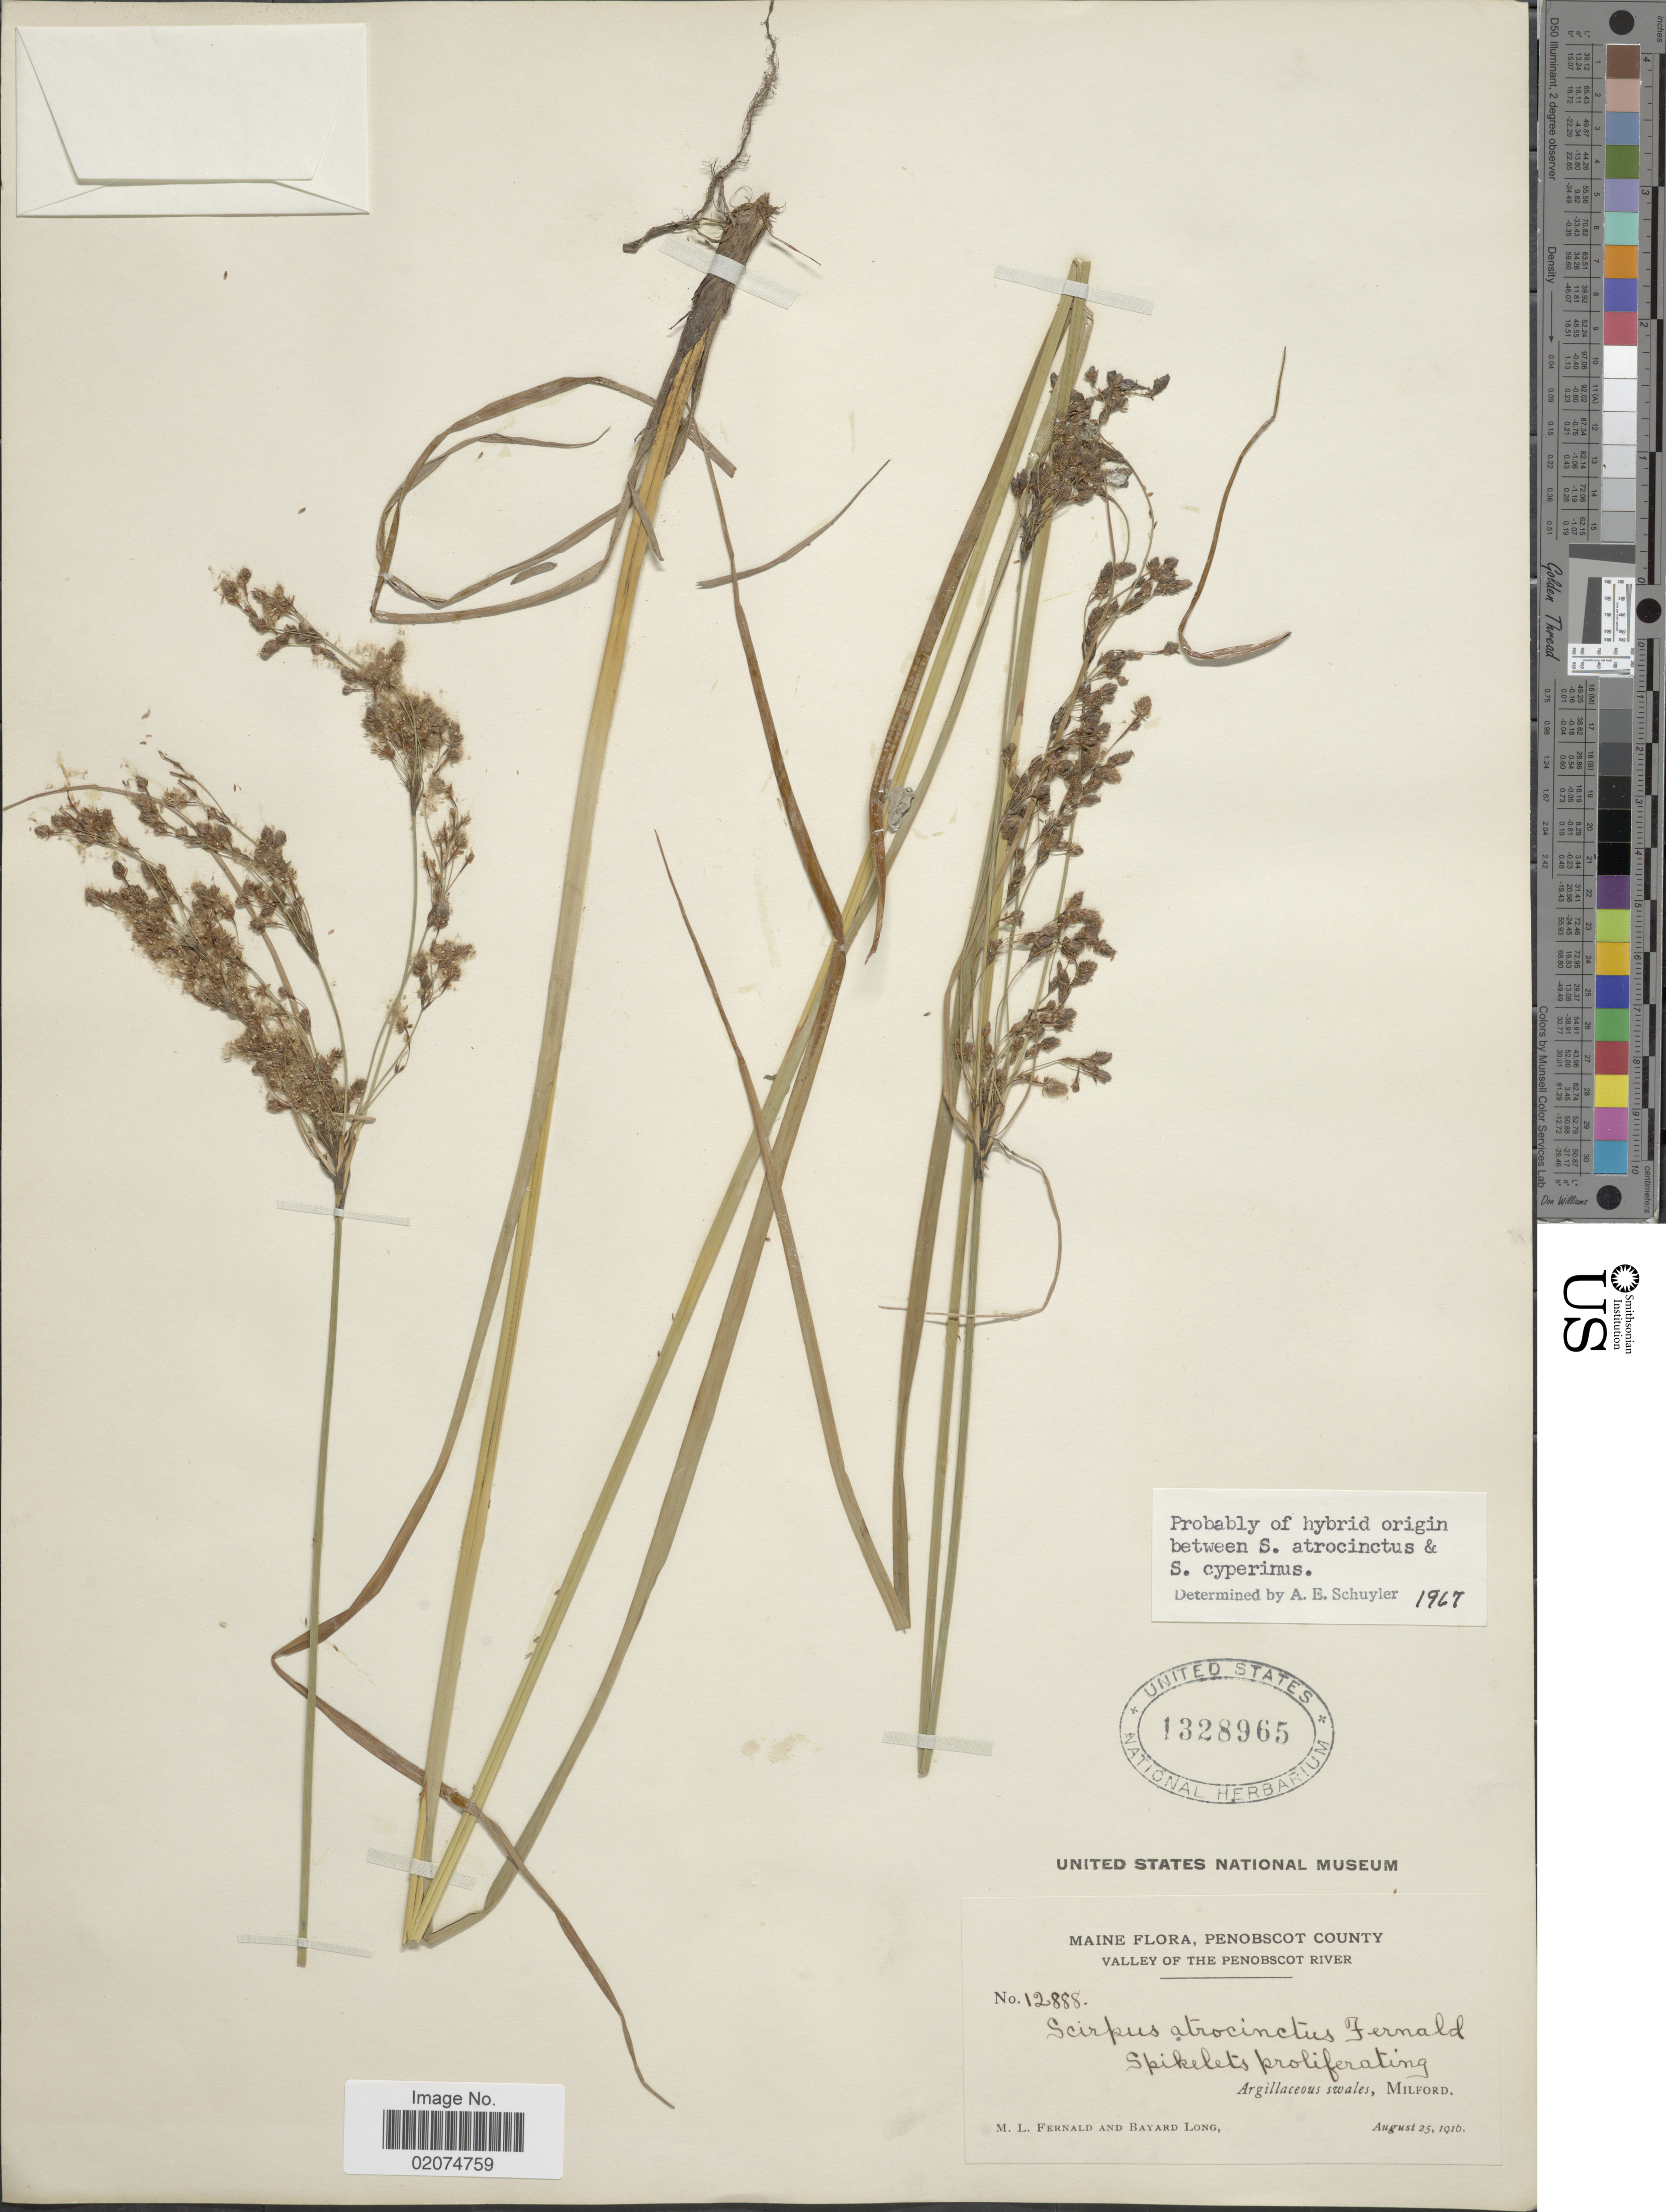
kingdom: Plantae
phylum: Tracheophyta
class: Liliopsida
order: Poales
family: Cyperaceae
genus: Scirpus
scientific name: Scirpus atrocinctus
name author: Fernald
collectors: M. L. Fernald & B. Long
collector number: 12888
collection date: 1916-08-25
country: United States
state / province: Maine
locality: Penobscot County, Valley of the Penobscot River, Milford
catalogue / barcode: US 1328965